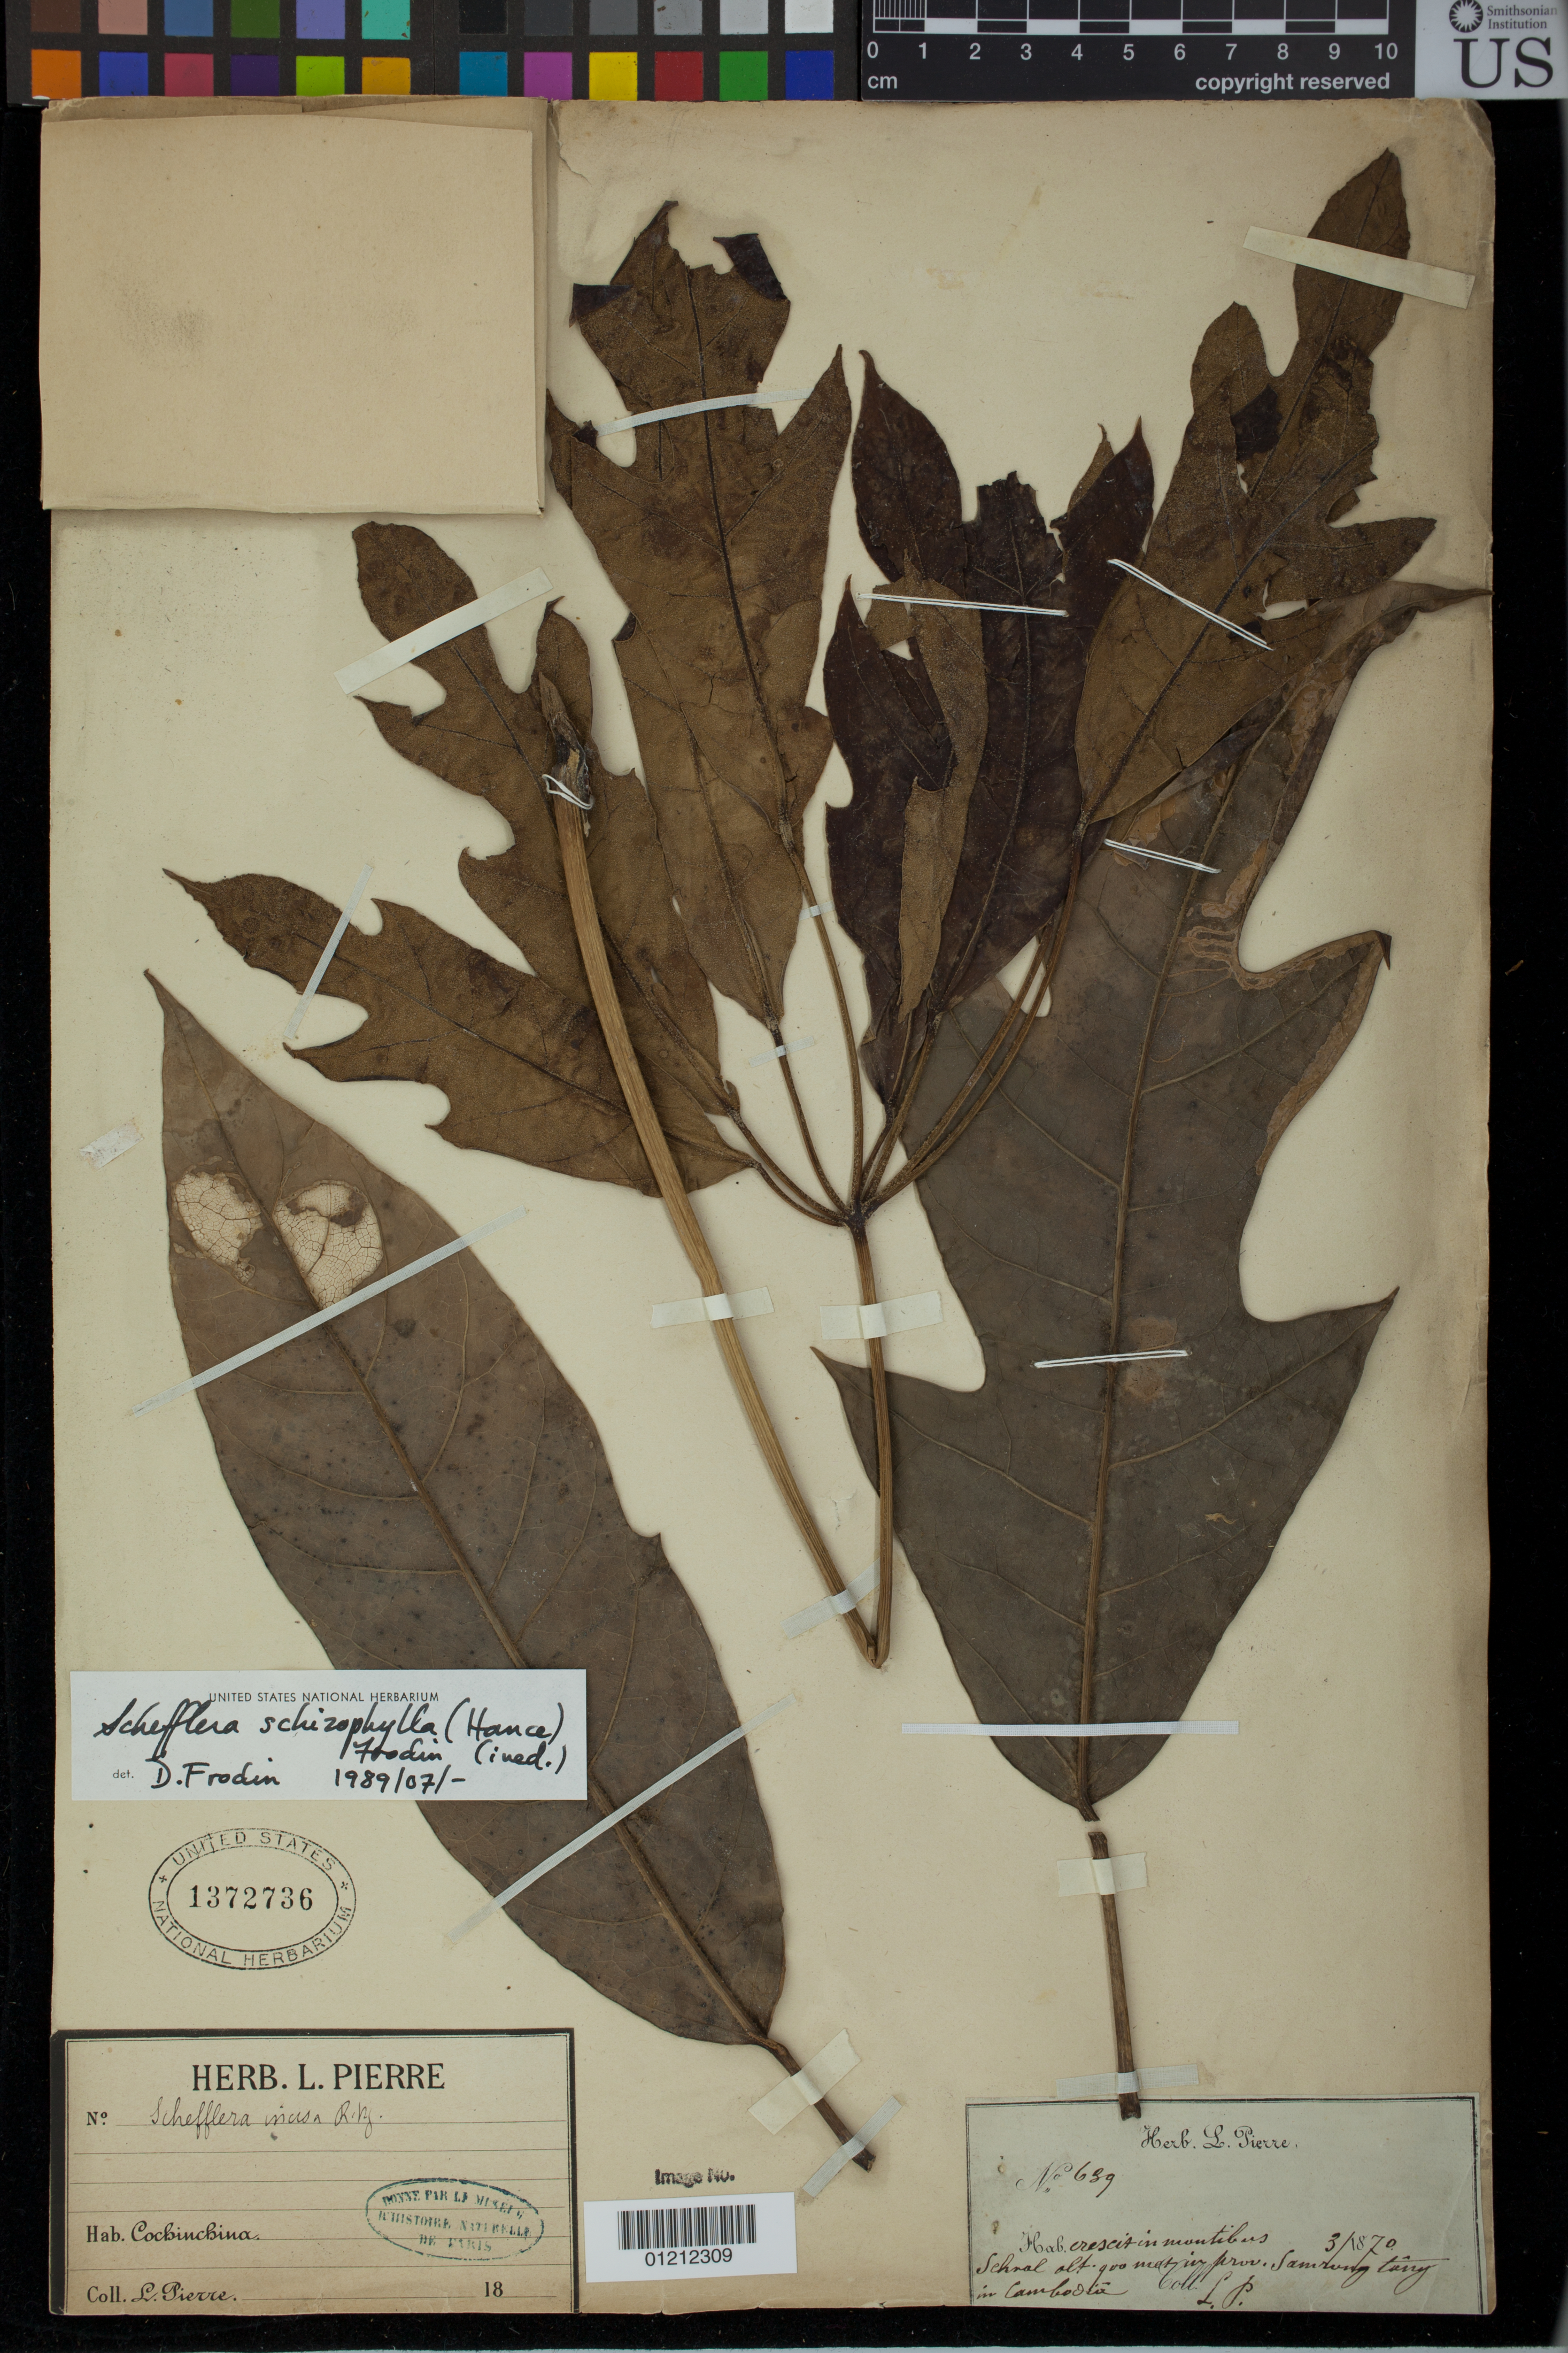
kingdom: Plantae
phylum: Tracheophyta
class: Magnoliopsida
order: Apiales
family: Araliaceae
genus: Schefflera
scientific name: Schefflera incisa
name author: R. Vig.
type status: Type Collection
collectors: L. Pierre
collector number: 639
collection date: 1870-03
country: Cambodia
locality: Cochinchina.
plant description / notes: Syntype? Protologue cites one collection number, but 2 localities.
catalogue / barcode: US 1372736